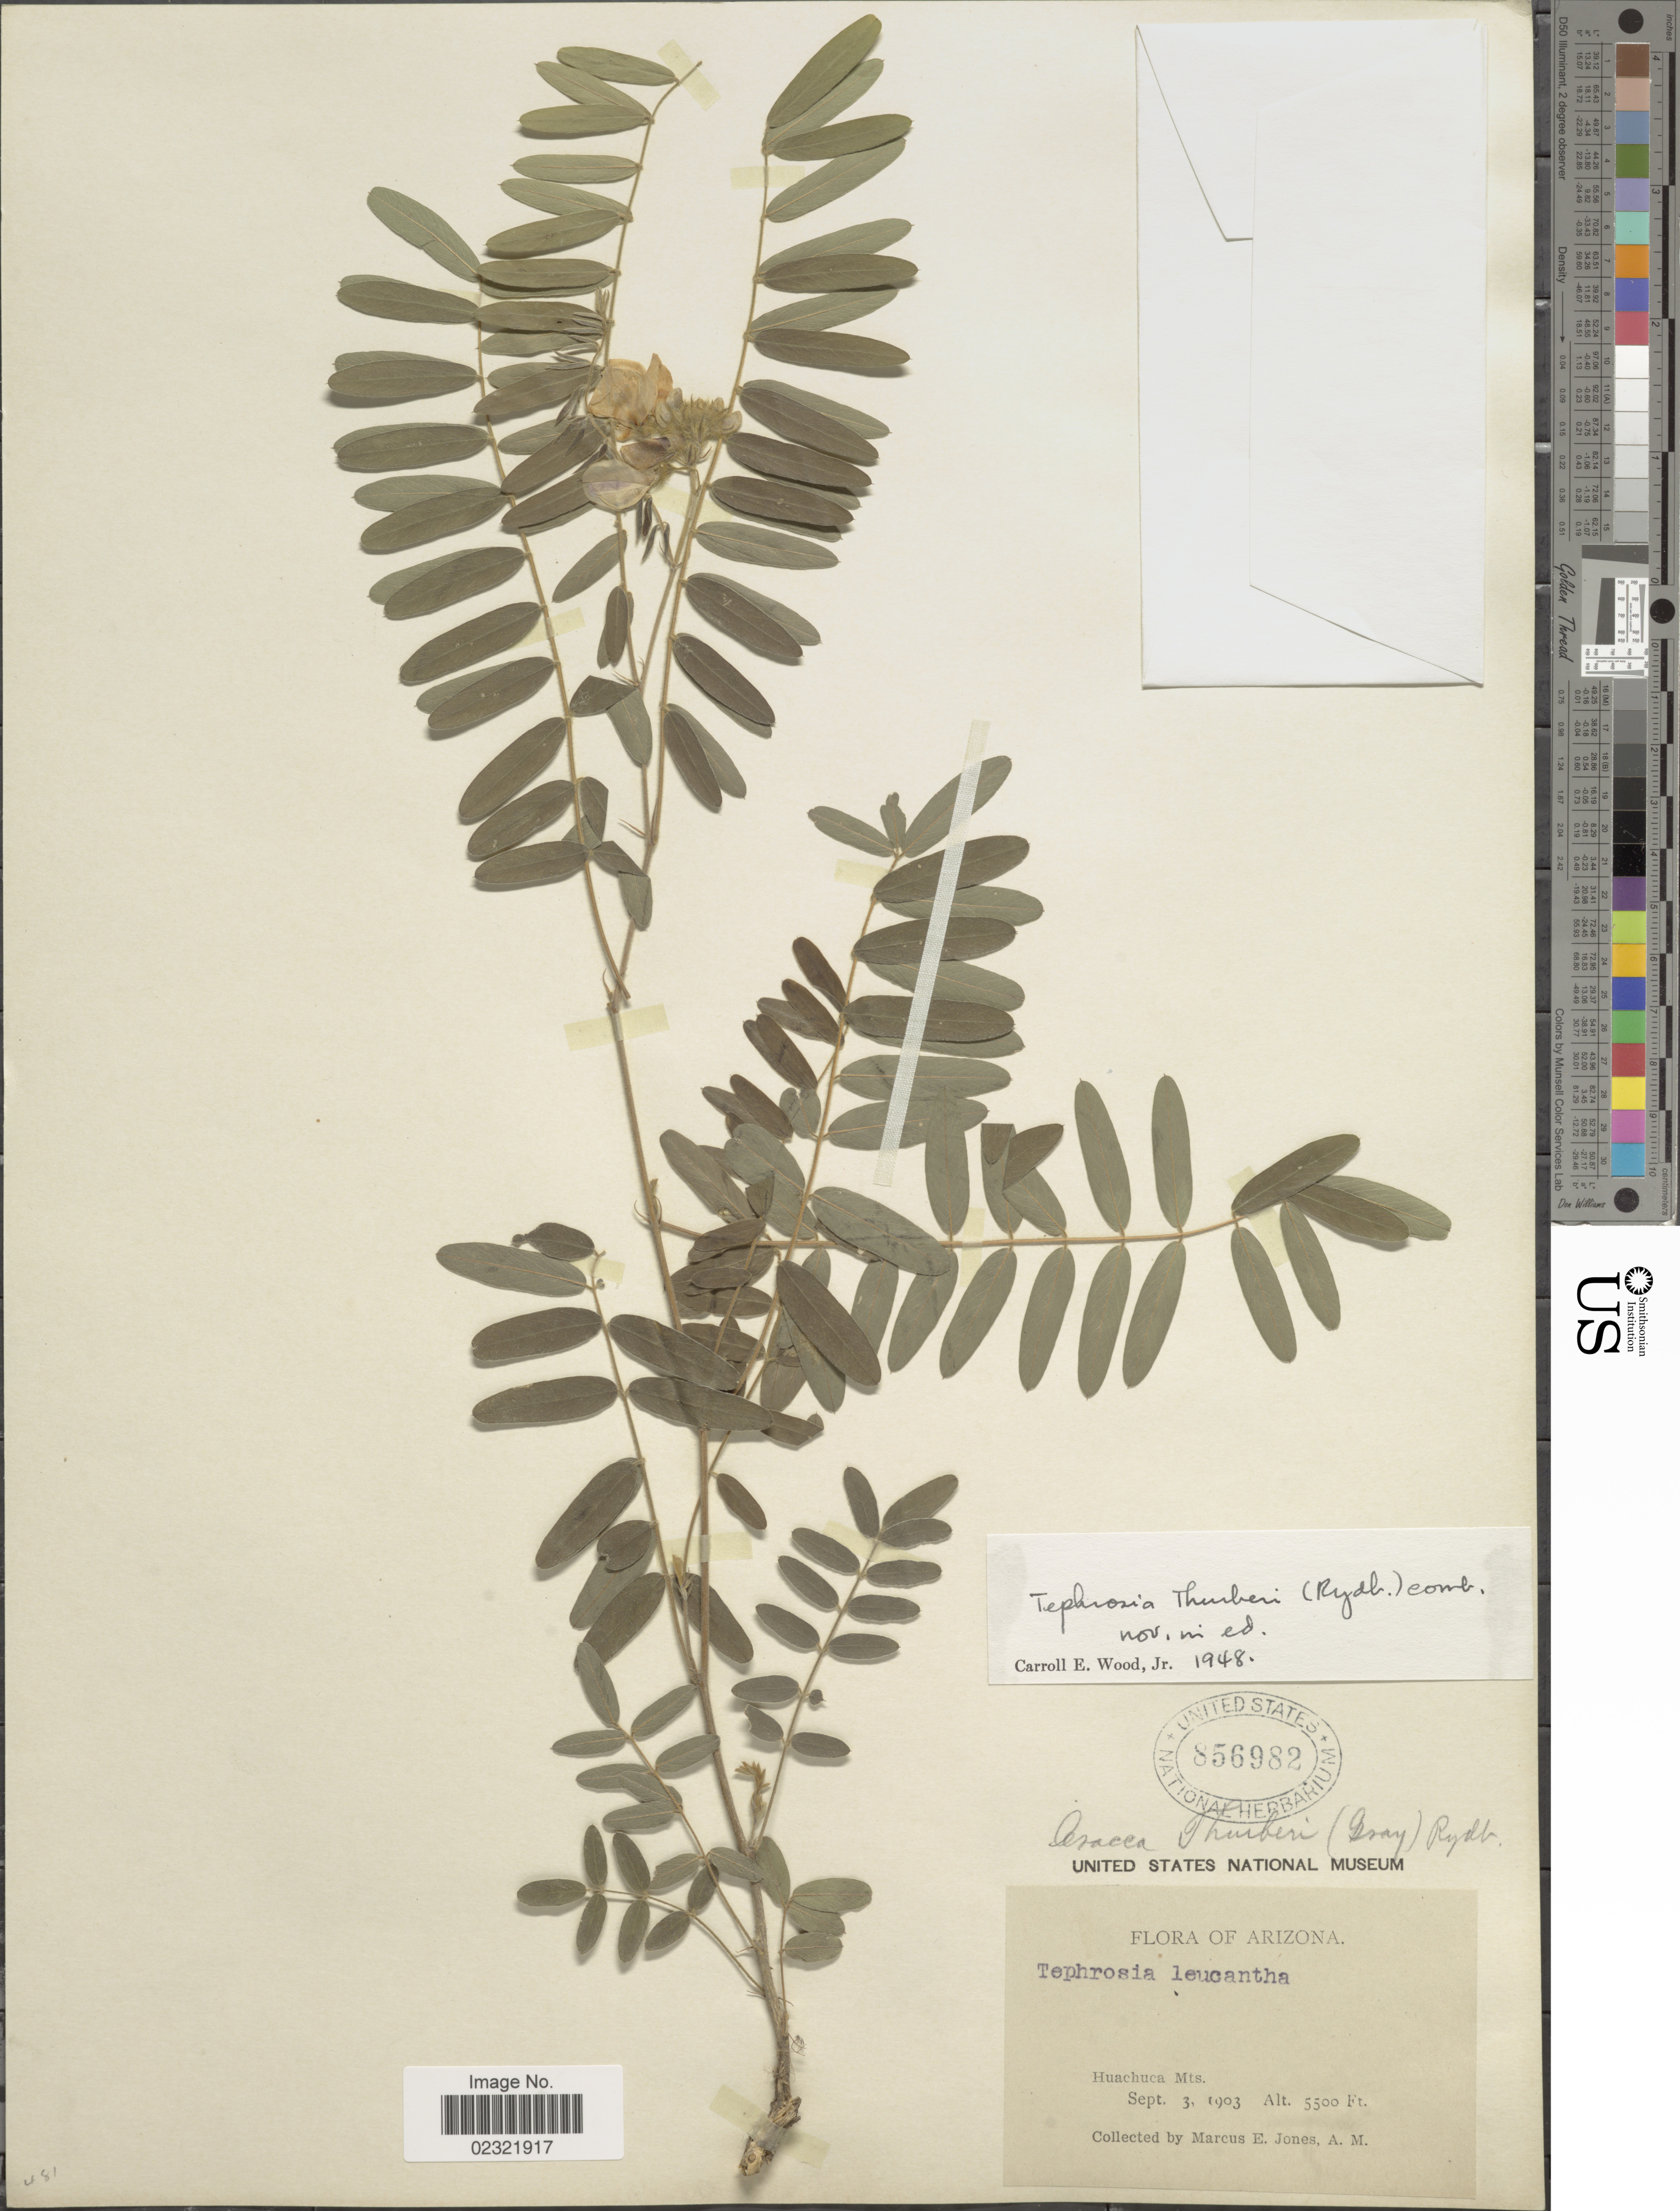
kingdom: Plantae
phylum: Tracheophyta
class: Magnoliopsida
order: Fabales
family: Fabaceae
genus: Tephrosia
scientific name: Tephrosia thurberi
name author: (Rydb.) C.E. Wood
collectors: M. E. Jones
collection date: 1903-09-03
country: United States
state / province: Arizona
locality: Huachuca Mts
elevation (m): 1676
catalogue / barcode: US 856982